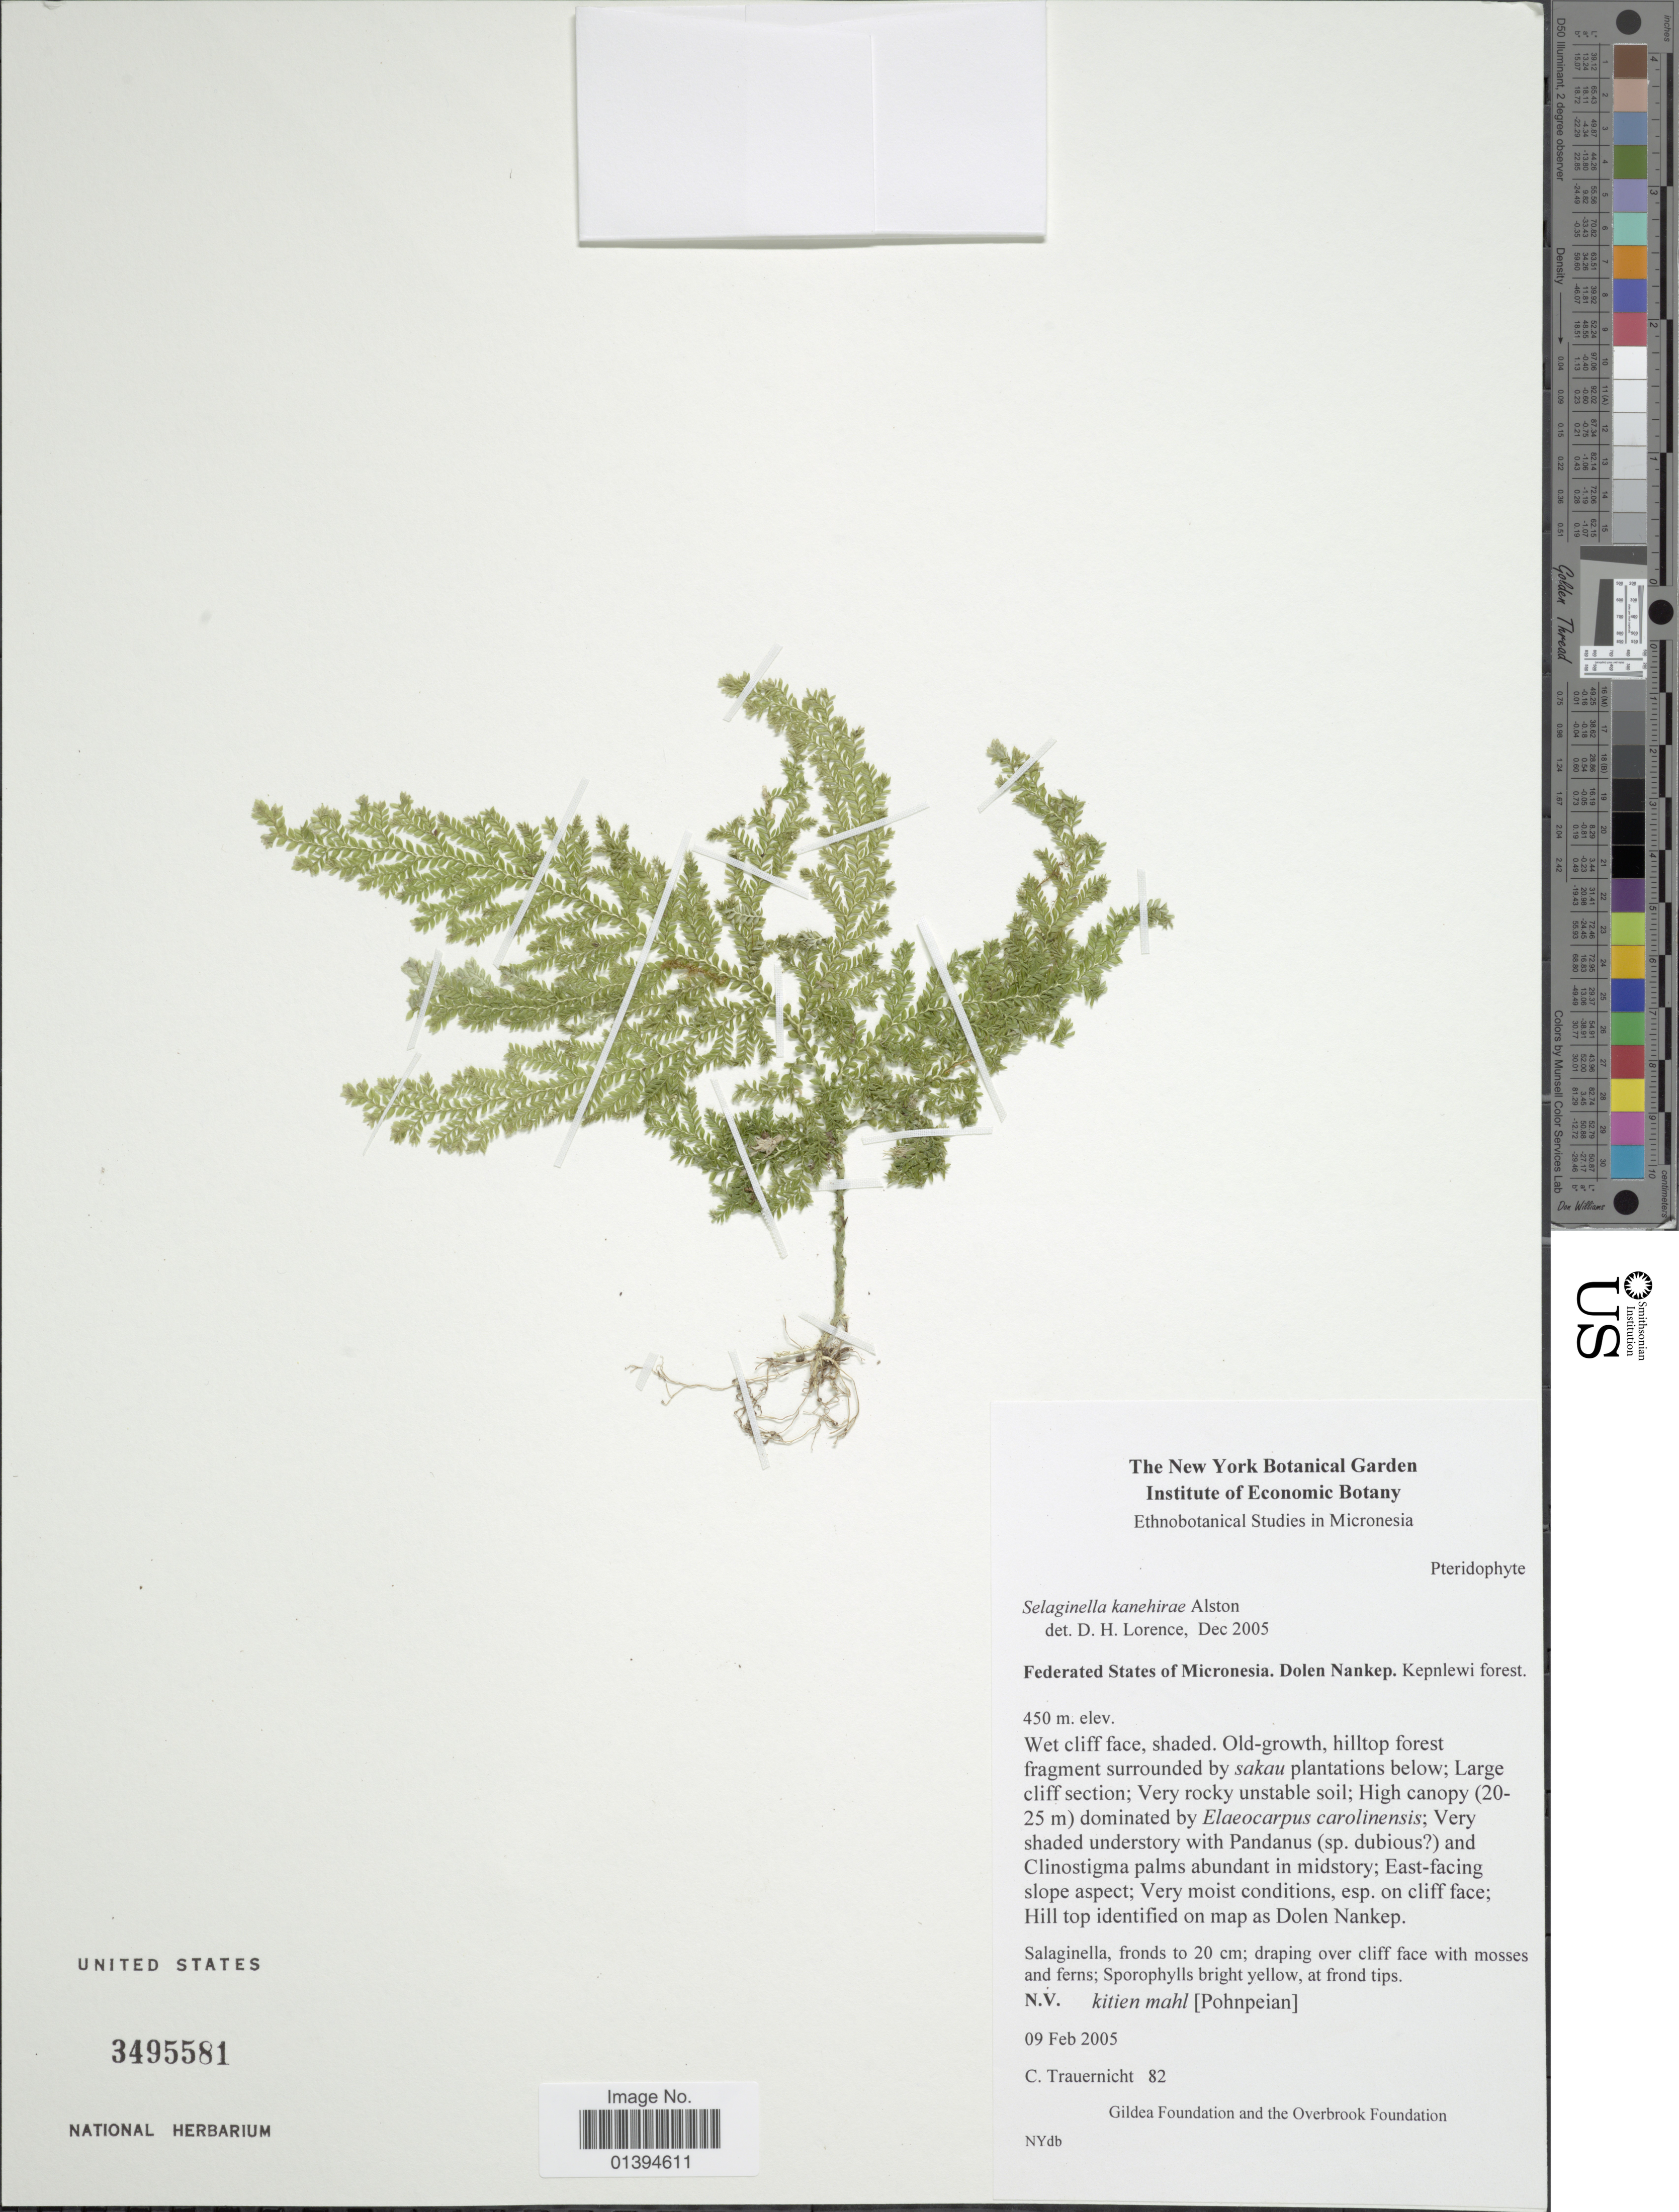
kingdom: Plantae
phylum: Tracheophyta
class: Lycopodiopsida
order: Selaginellales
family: Selaginellaceae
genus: Selaginella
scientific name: Selaginella kanehirae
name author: Alston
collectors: C. Trauernicht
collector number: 82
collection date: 2005-02-09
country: Micronesia, Federated States of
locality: Dolen Nankep, Kepnlewi forest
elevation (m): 450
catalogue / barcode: US 3495581